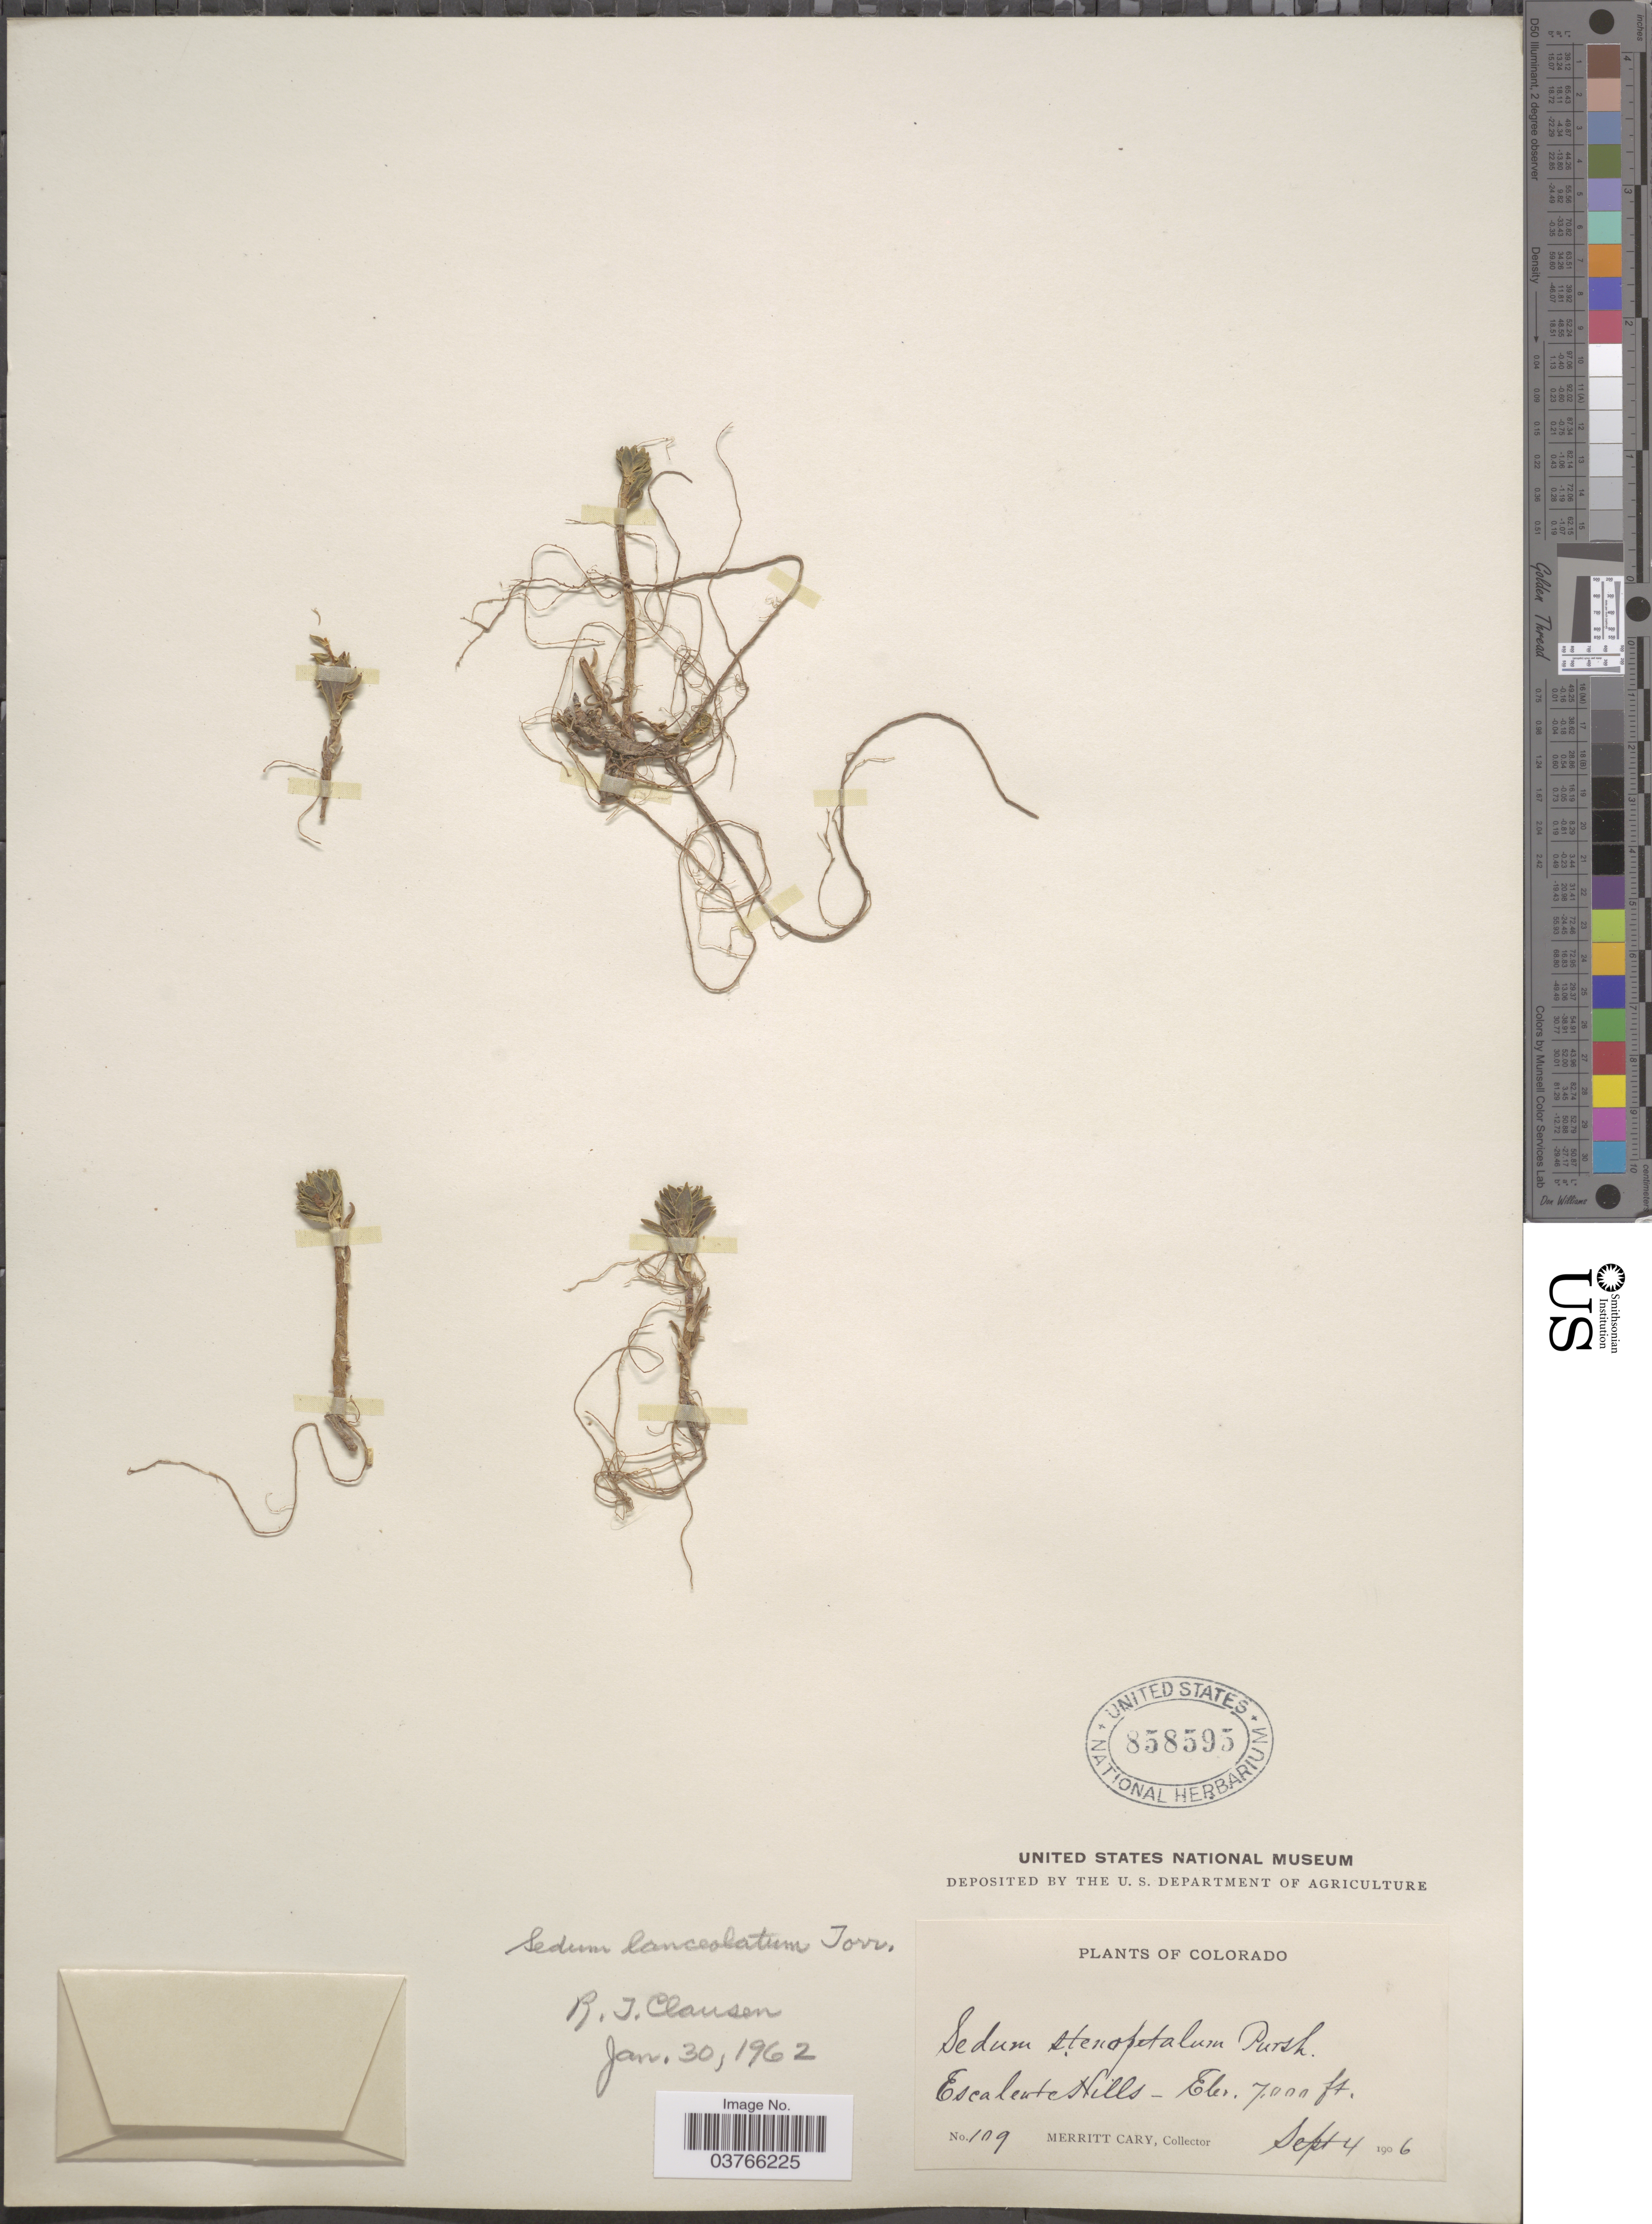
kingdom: Plantae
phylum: Tracheophyta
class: Magnoliopsida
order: Saxifragales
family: Crassulaceae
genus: Sedum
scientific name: Sedum lanceolatum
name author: Torr.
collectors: M. Cary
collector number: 109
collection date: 1906-09-04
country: United States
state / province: Colorado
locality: Escalente Hills.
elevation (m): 2134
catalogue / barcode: US 858595